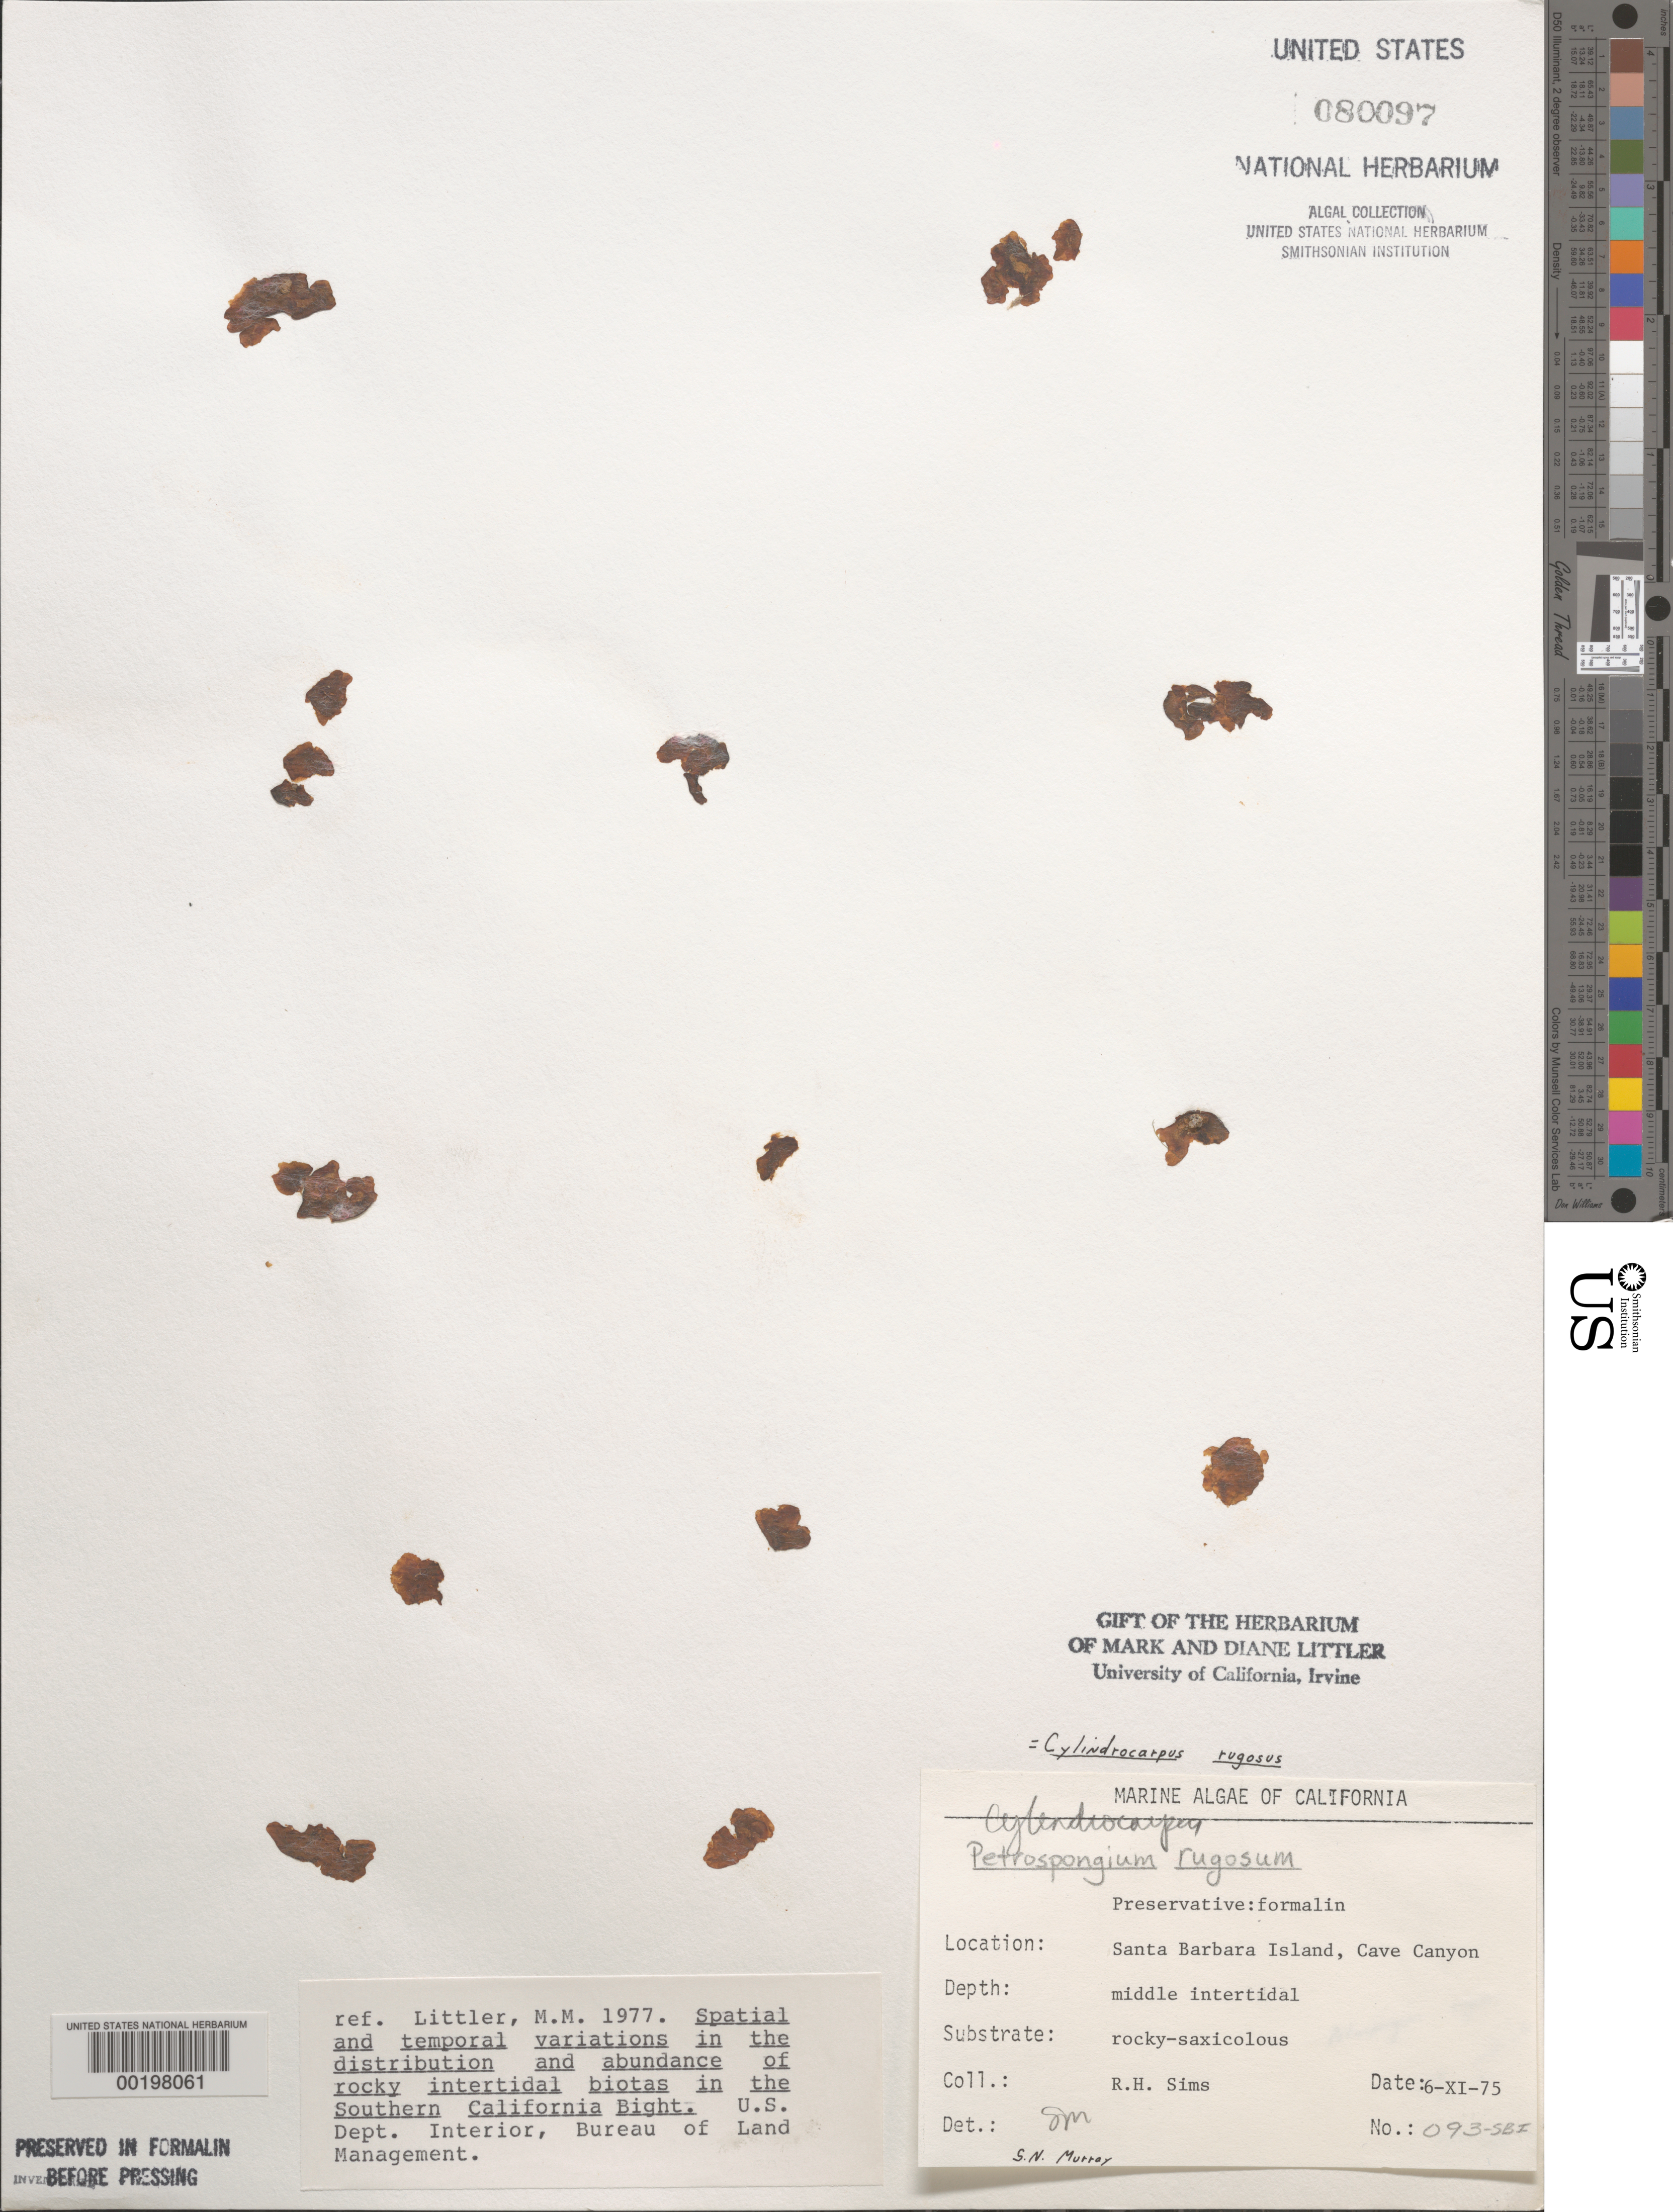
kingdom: Chromista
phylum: Ochrophyta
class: Phaeophyceae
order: Ectocarpales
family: Petrospongiaceae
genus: Petrospongium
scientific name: Petrospongium rugosum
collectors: R. H. Sims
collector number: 093-sbi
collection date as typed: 06 Nov 1975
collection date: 1975-11-06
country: United States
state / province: California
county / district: Santa Barbara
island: Santa Barbara Island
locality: Cave Canyon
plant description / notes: BLM-SOCALBIGHT Rocky Intertidal Survey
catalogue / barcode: US 80097